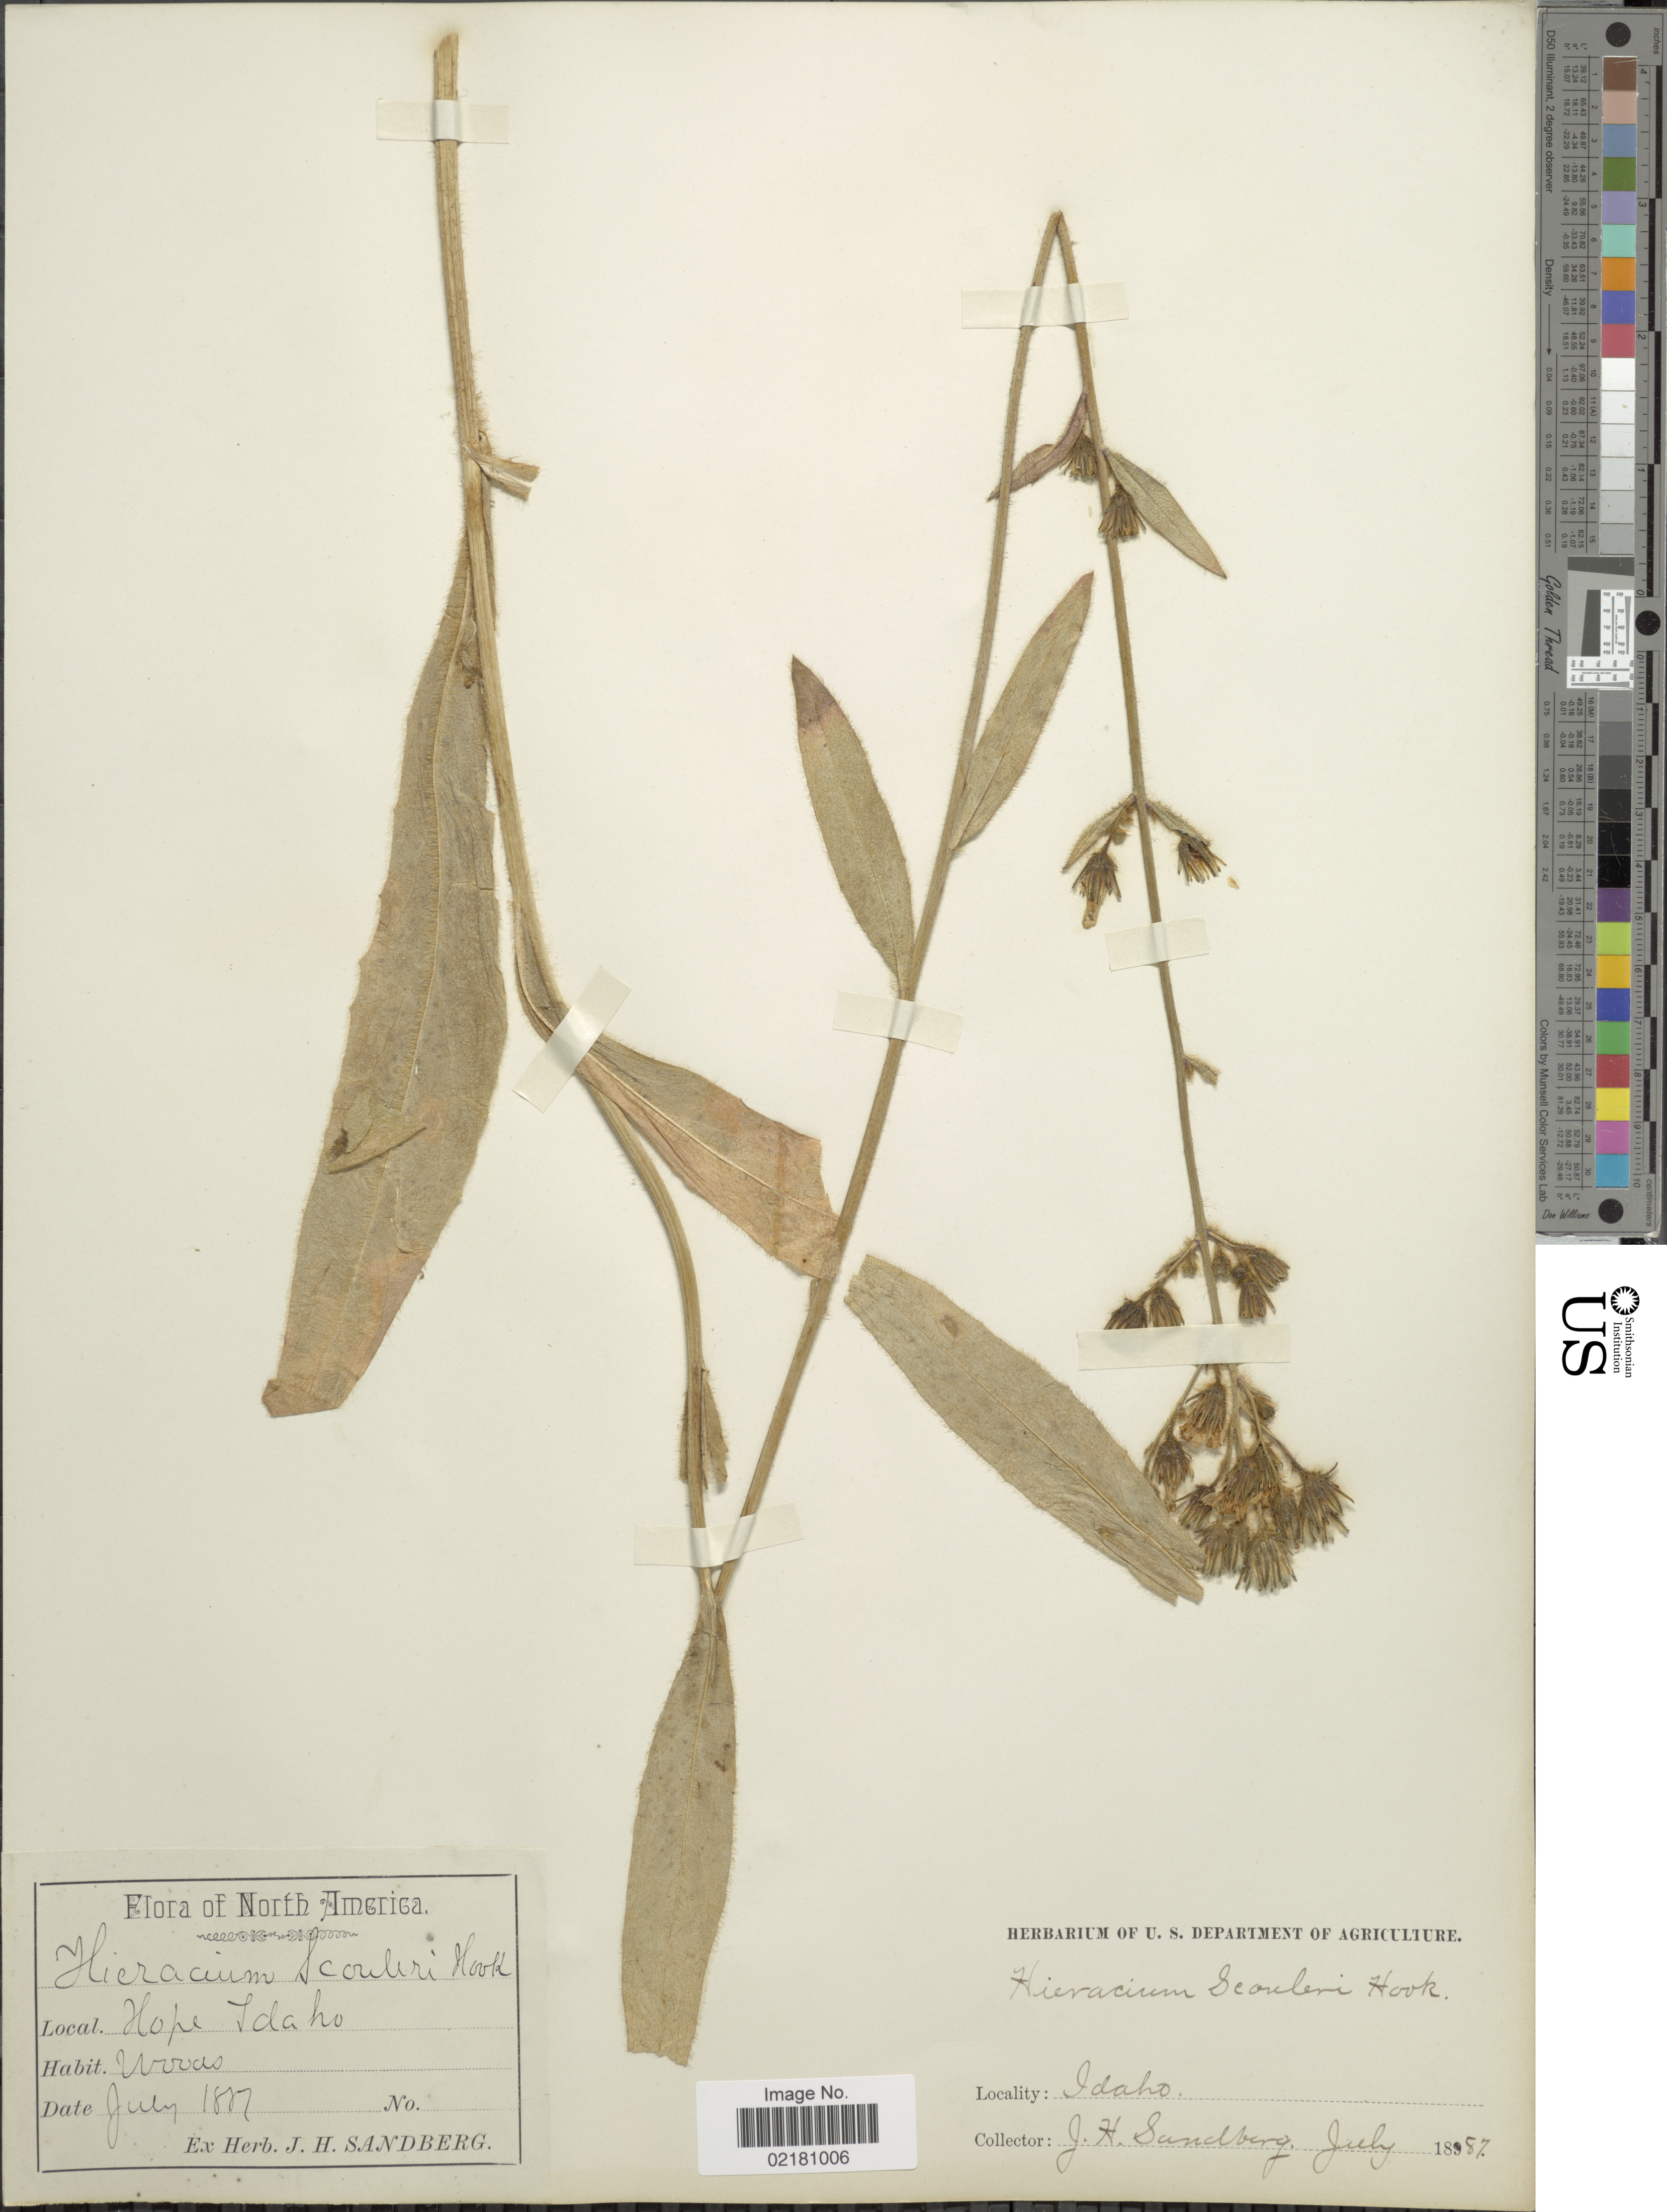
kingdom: Plantae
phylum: Tracheophyta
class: Magnoliopsida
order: Asterales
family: Asteraceae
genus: Hieracium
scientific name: Hieracium scouleri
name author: Hook.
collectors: J. H. Sandberg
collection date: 1887-07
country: United States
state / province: Idaho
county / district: Bonner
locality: Hope Idaho. Woods